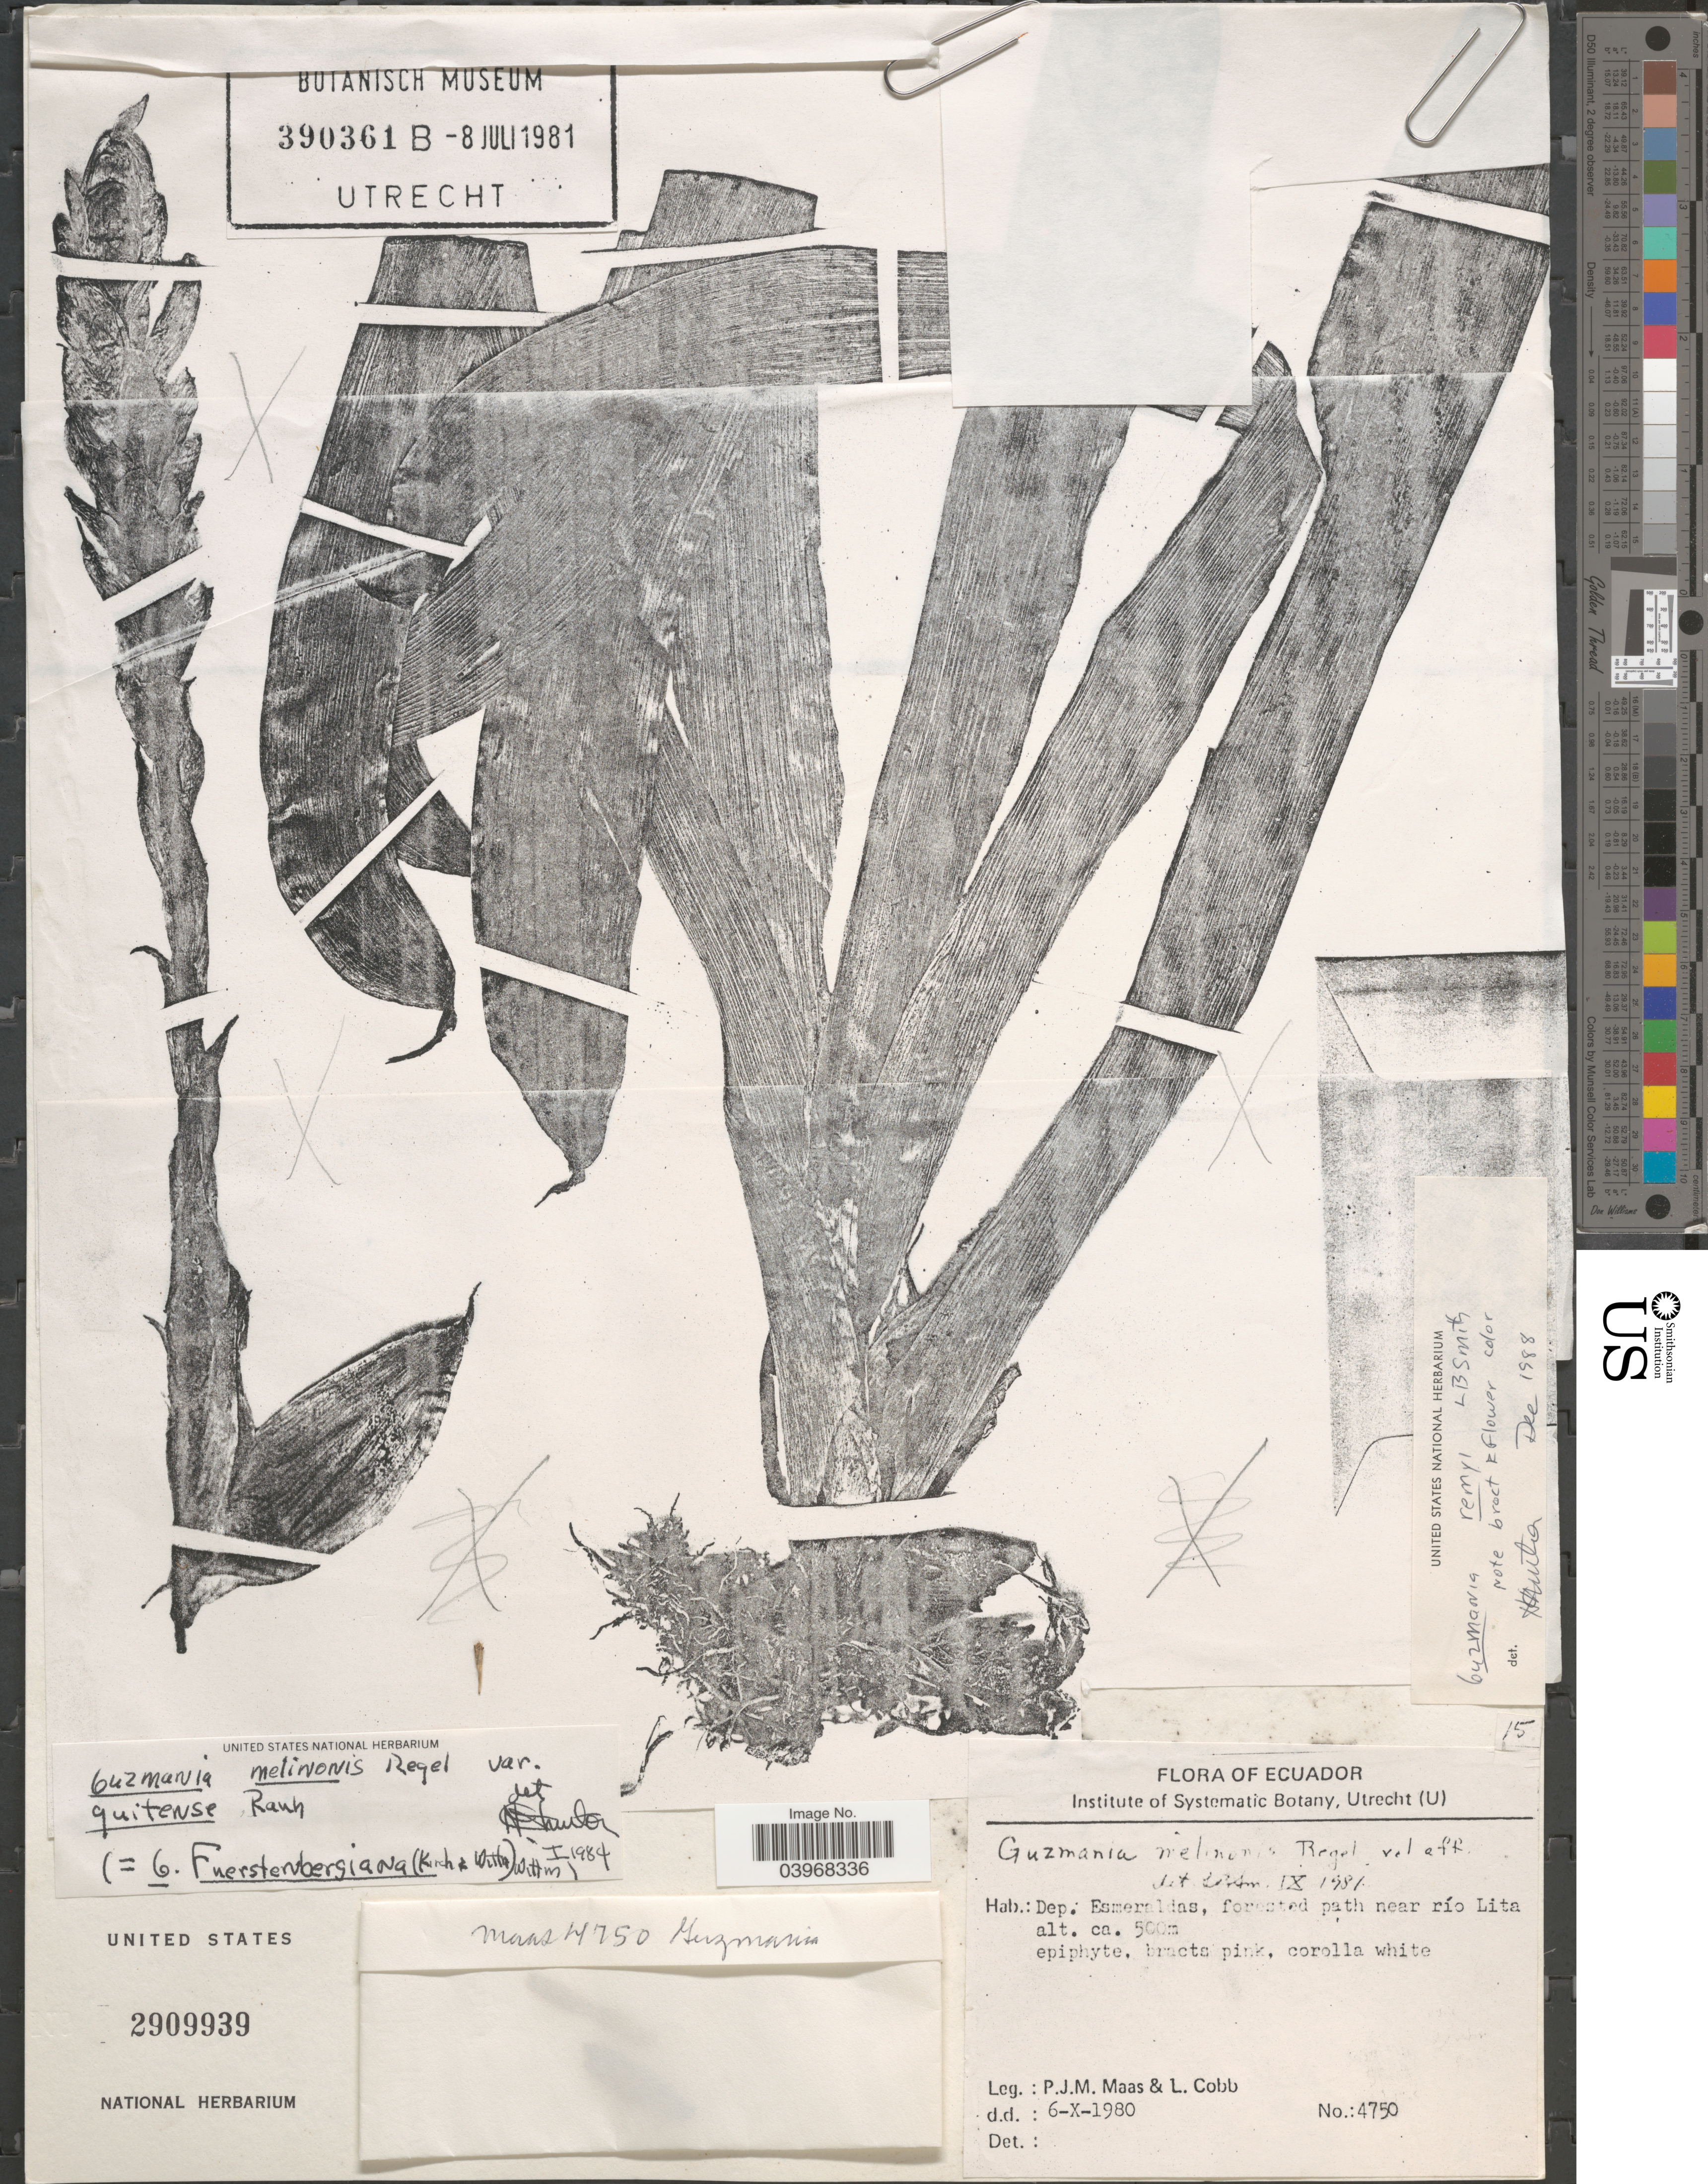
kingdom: Plantae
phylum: Tracheophyta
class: Liliopsida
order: Poales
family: Bromeliaceae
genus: Guzmania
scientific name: Guzmania fuerstenbergiana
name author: Wittm.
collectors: P. Maas & L. Cobb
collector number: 4750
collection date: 1980-10-06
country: Ecuador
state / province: Esmeraldas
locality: Dep. Esmeraldas, forested path near río Lita.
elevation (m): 500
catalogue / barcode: US 2909939